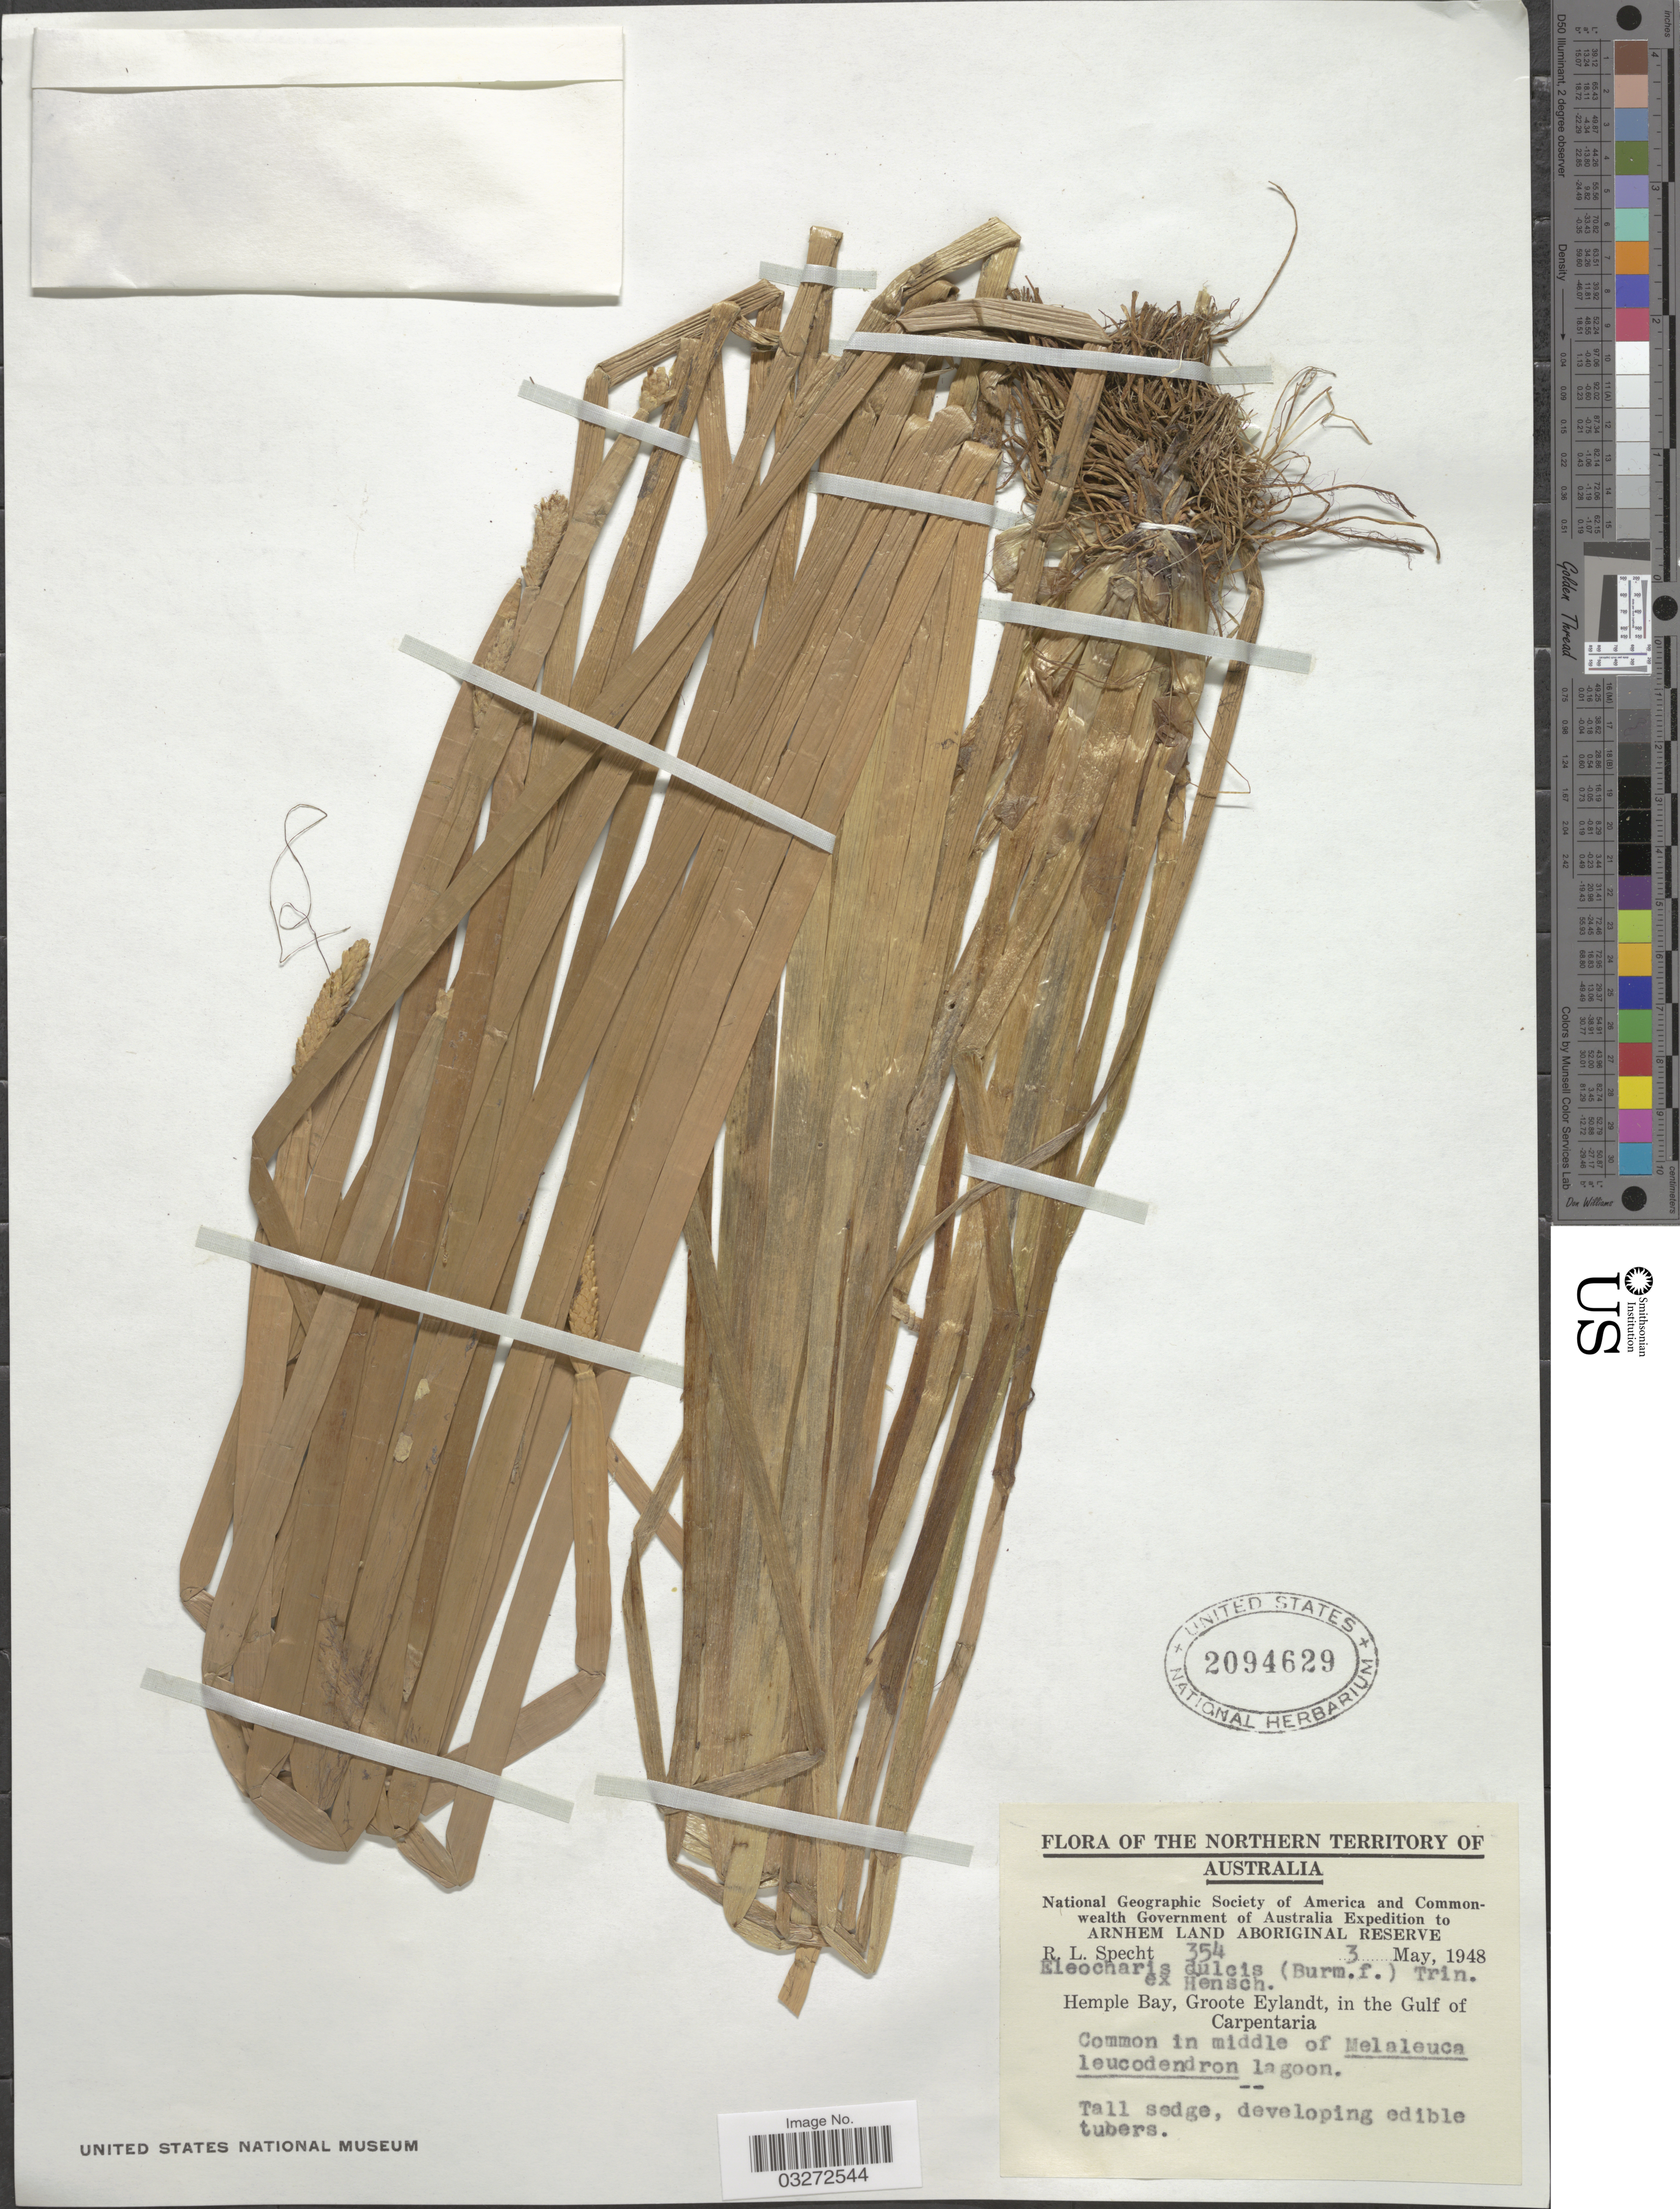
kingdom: Plantae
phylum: Tracheophyta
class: Liliopsida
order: Poales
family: Cyperaceae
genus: Eleocharis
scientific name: Eleocharis dulcis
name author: (Burm. f.) Trin. ex Hensch.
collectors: R. L. Specht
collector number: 354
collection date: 1948-05-03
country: Australia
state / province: Northern Territory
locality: Arnhem Land Aboriginal Reserve. Hemple Bay, Groote Eylandt, in the Gulf of Carpentaria.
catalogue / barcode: US 2094629